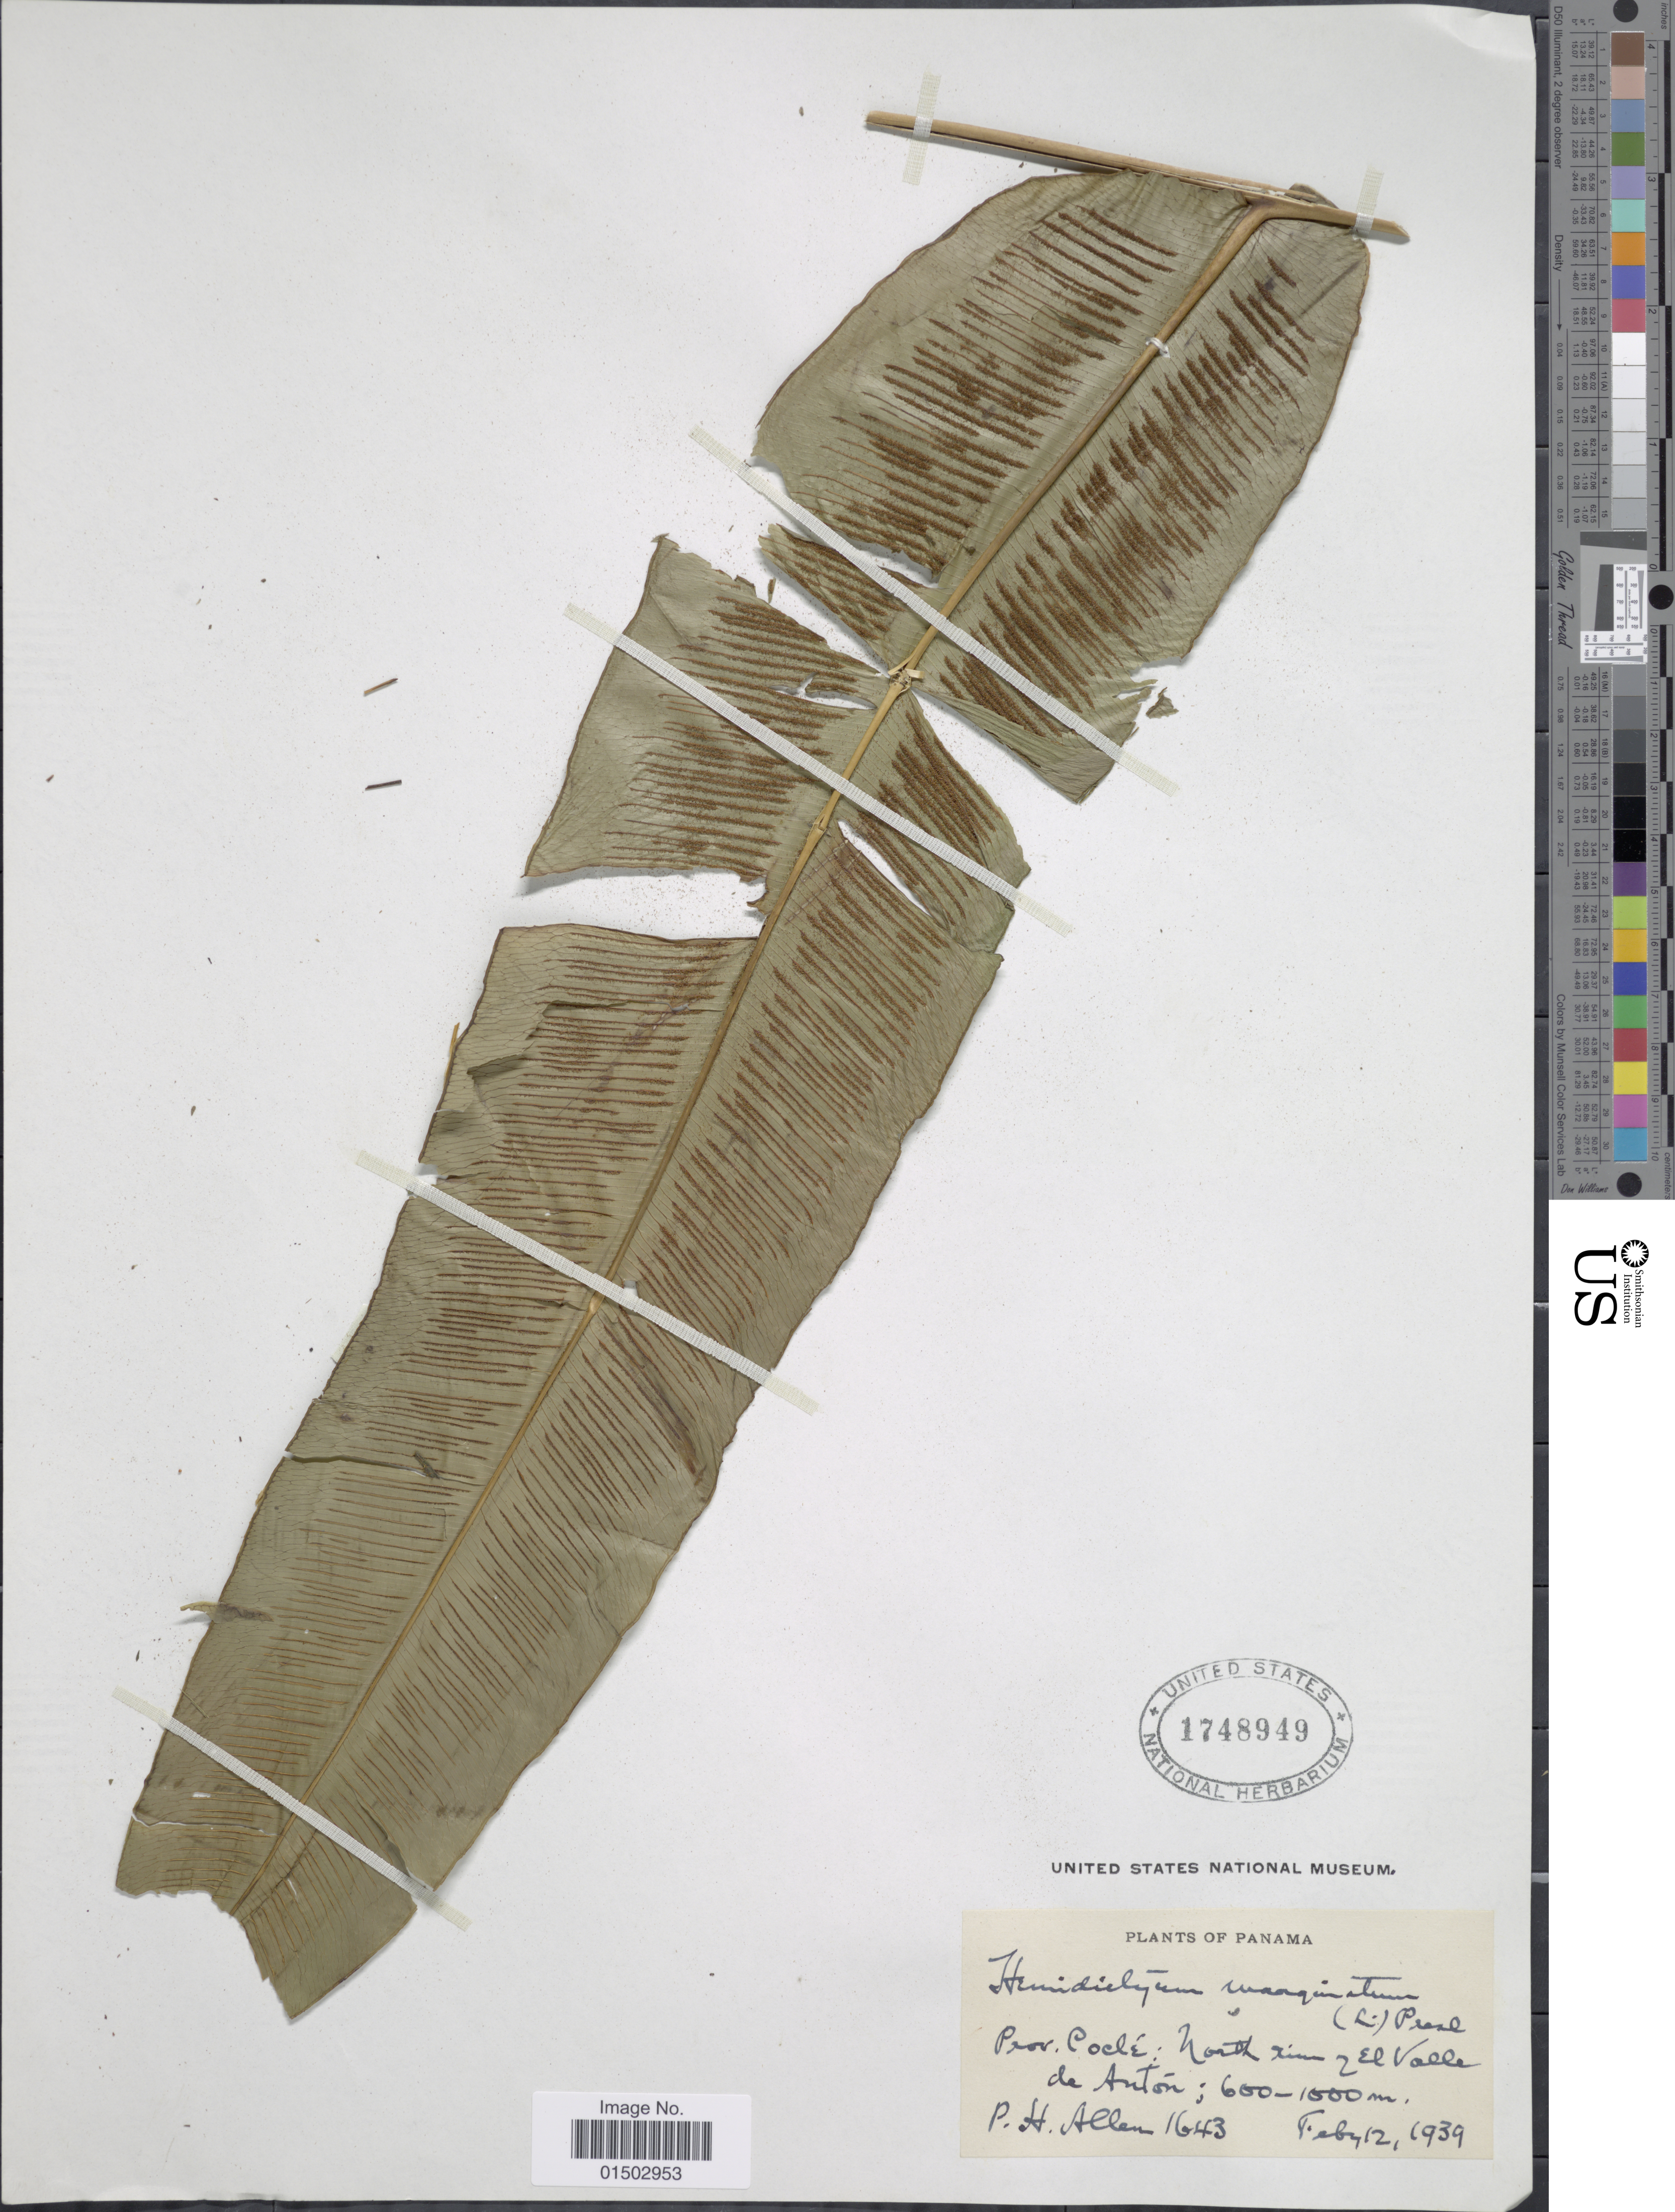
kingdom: Plantae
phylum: Tracheophyta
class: Polypodiopsida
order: Polypodiales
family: Hemidictyaceae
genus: Hemidictyum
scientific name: Hemidictyum marginatum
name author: (L.) C. Presl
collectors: P. H. Allen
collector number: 1643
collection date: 1939-02-12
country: Panama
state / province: Coclé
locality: North rim of El Valle de Anton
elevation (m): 600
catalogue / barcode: US 1748949